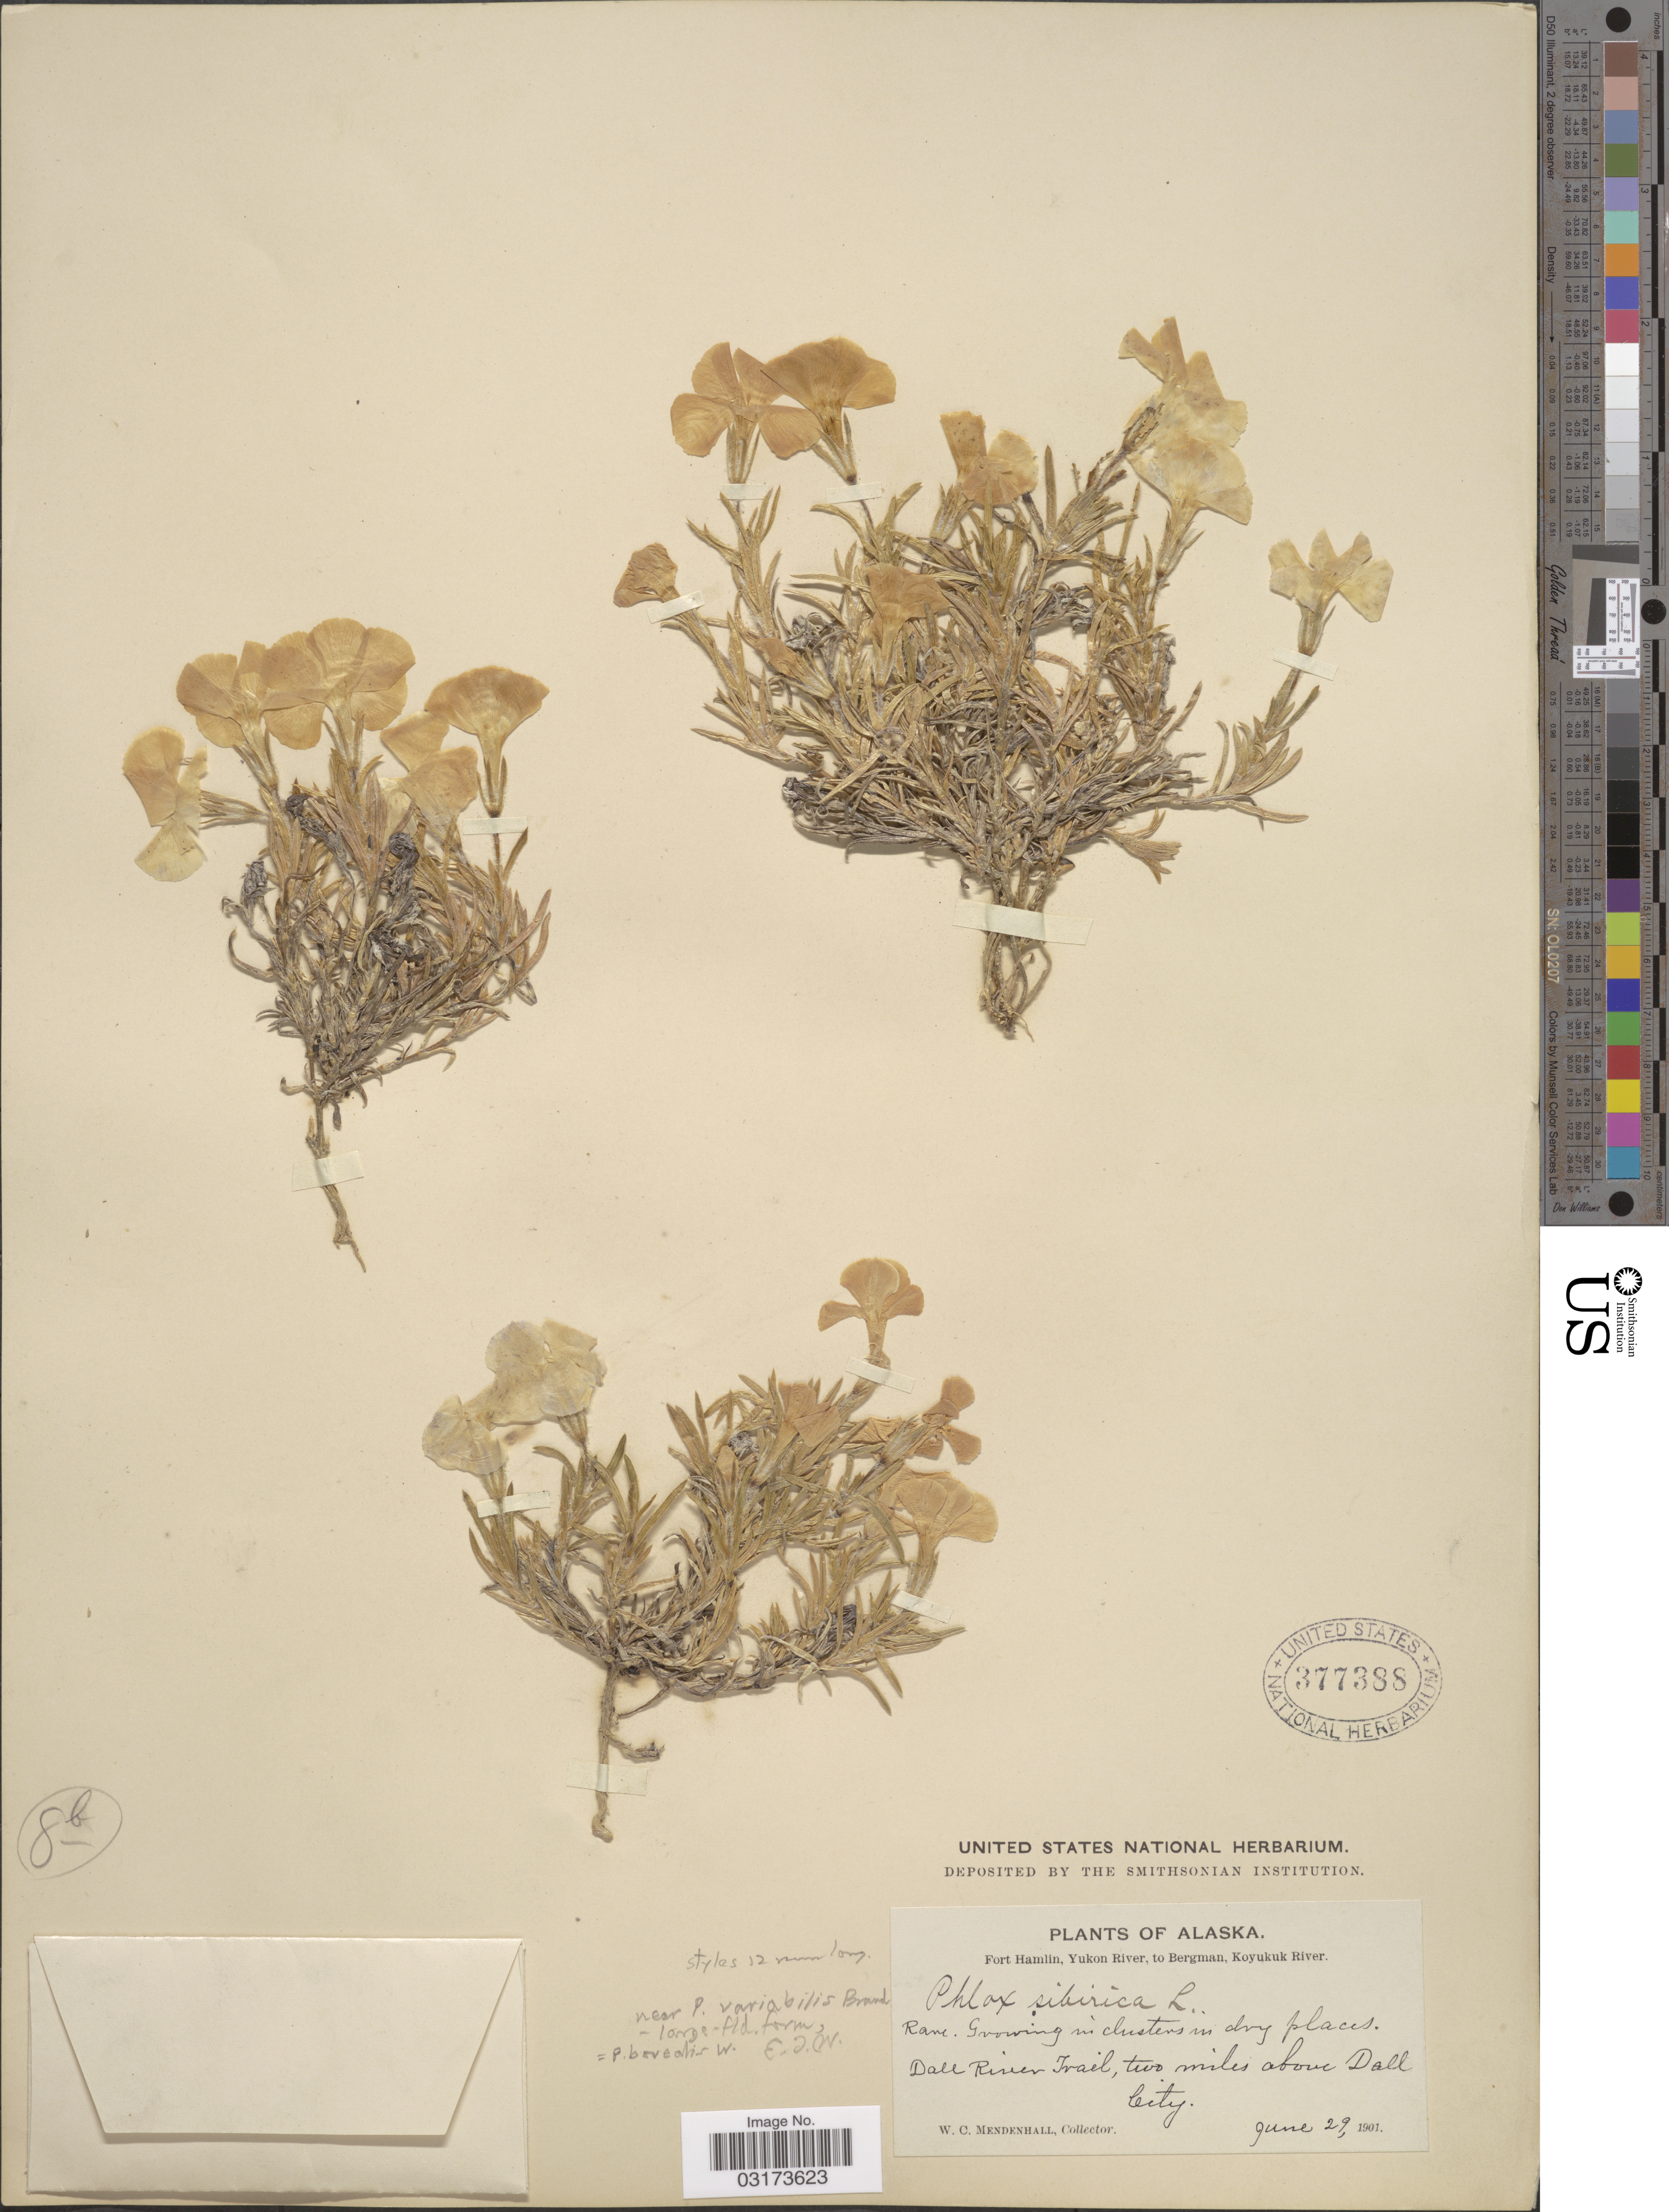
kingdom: Plantae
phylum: Tracheophyta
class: Magnoliopsida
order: Ericales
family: Polemoniaceae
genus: Phlox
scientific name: Phlox richardsonii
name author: Hook.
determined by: Mayfield, M. H.; Ferguson, C. J.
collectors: W. Mendenhall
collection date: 1901-06-29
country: United States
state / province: Alaska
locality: Fort Hamlin, Yukon River, to Bergman, Koyukuk River. Dall River Trail, two miles above Dall City.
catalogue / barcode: US 377388